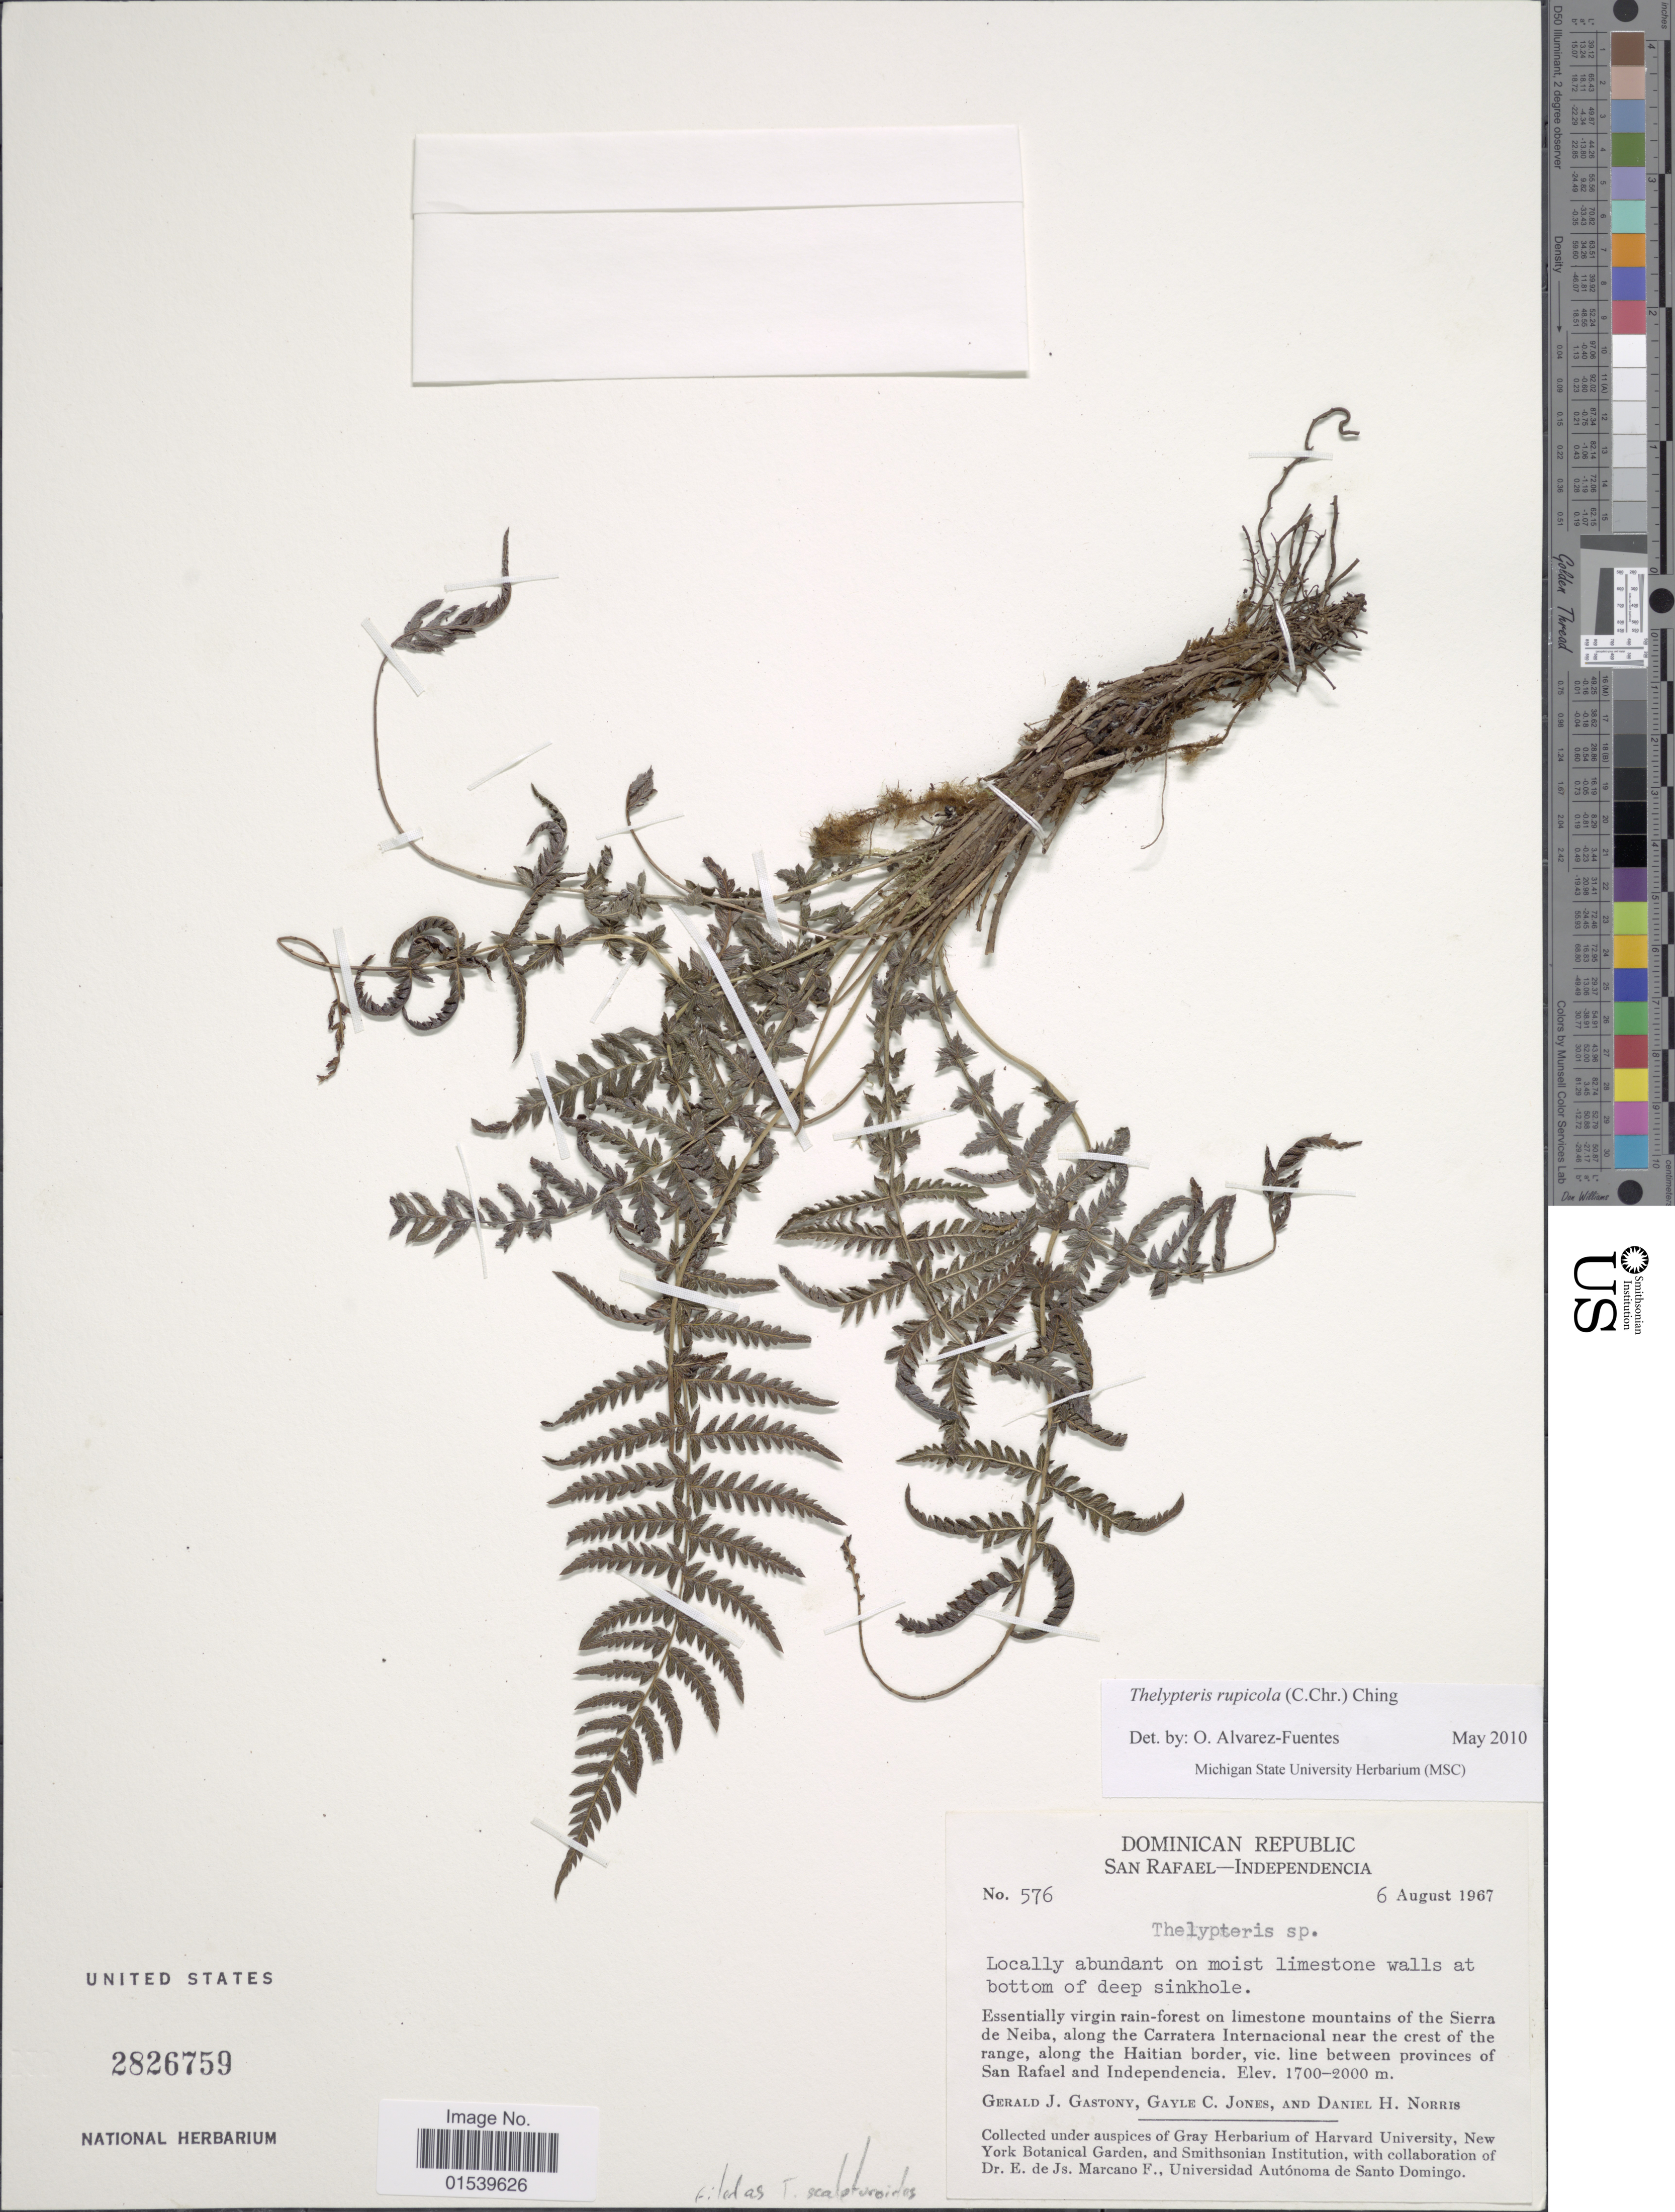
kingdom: Plantae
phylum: Tracheophyta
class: Polypodiopsida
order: Polypodiales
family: Thelypteridaceae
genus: Amauropelta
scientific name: Amauropelta rupicola (C. Chr.) comb. nov., ined 2015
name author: (C. Chr.)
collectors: G. Gastony, G. C. Jones & D. H. Norris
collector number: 576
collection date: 1967-08-06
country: Dominican Republic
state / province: Independencia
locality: San Rafael-Independencia, on limestone mountains of the Sierra de neiba, along the Carratera Internacional near the crest of the range, along the Haitian border, vic., line between provinces of San Rafael and Independencia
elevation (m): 1700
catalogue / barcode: US 2826759